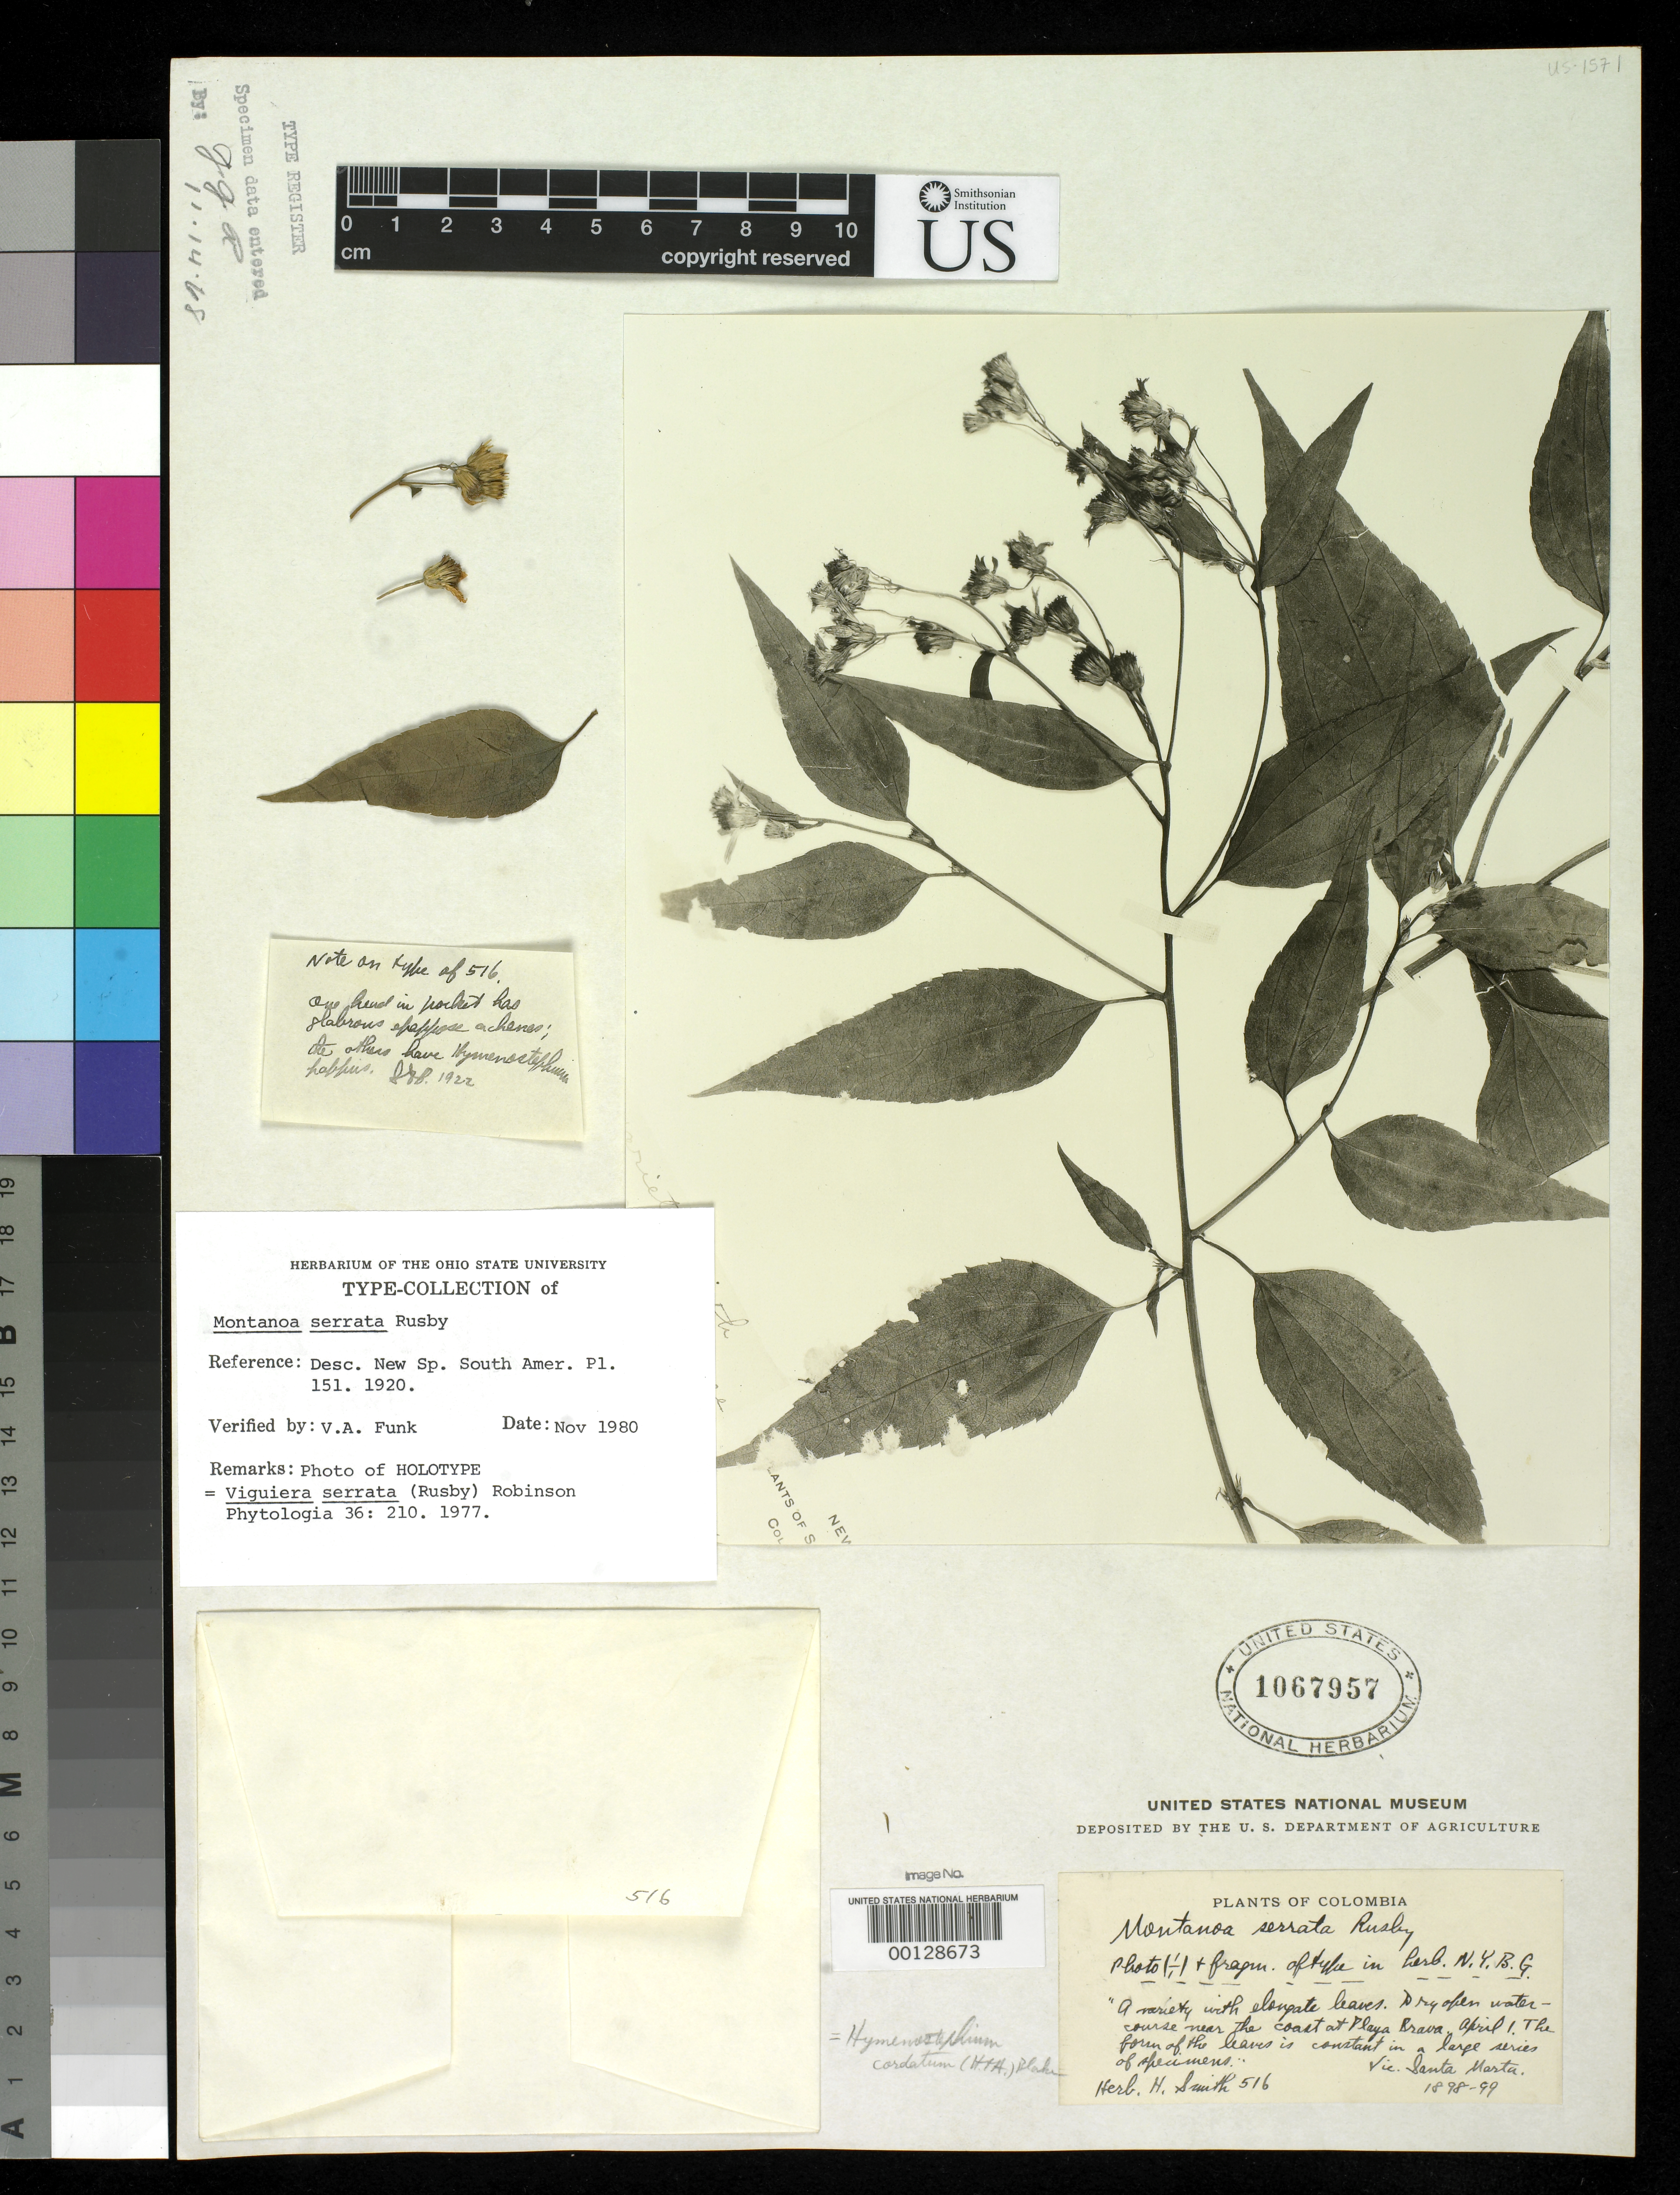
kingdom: Plantae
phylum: Tracheophyta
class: Magnoliopsida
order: Asterales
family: Asteraceae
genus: Montanoa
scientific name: Montanoa serrata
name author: Rusby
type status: Isotype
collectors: Herbert H. Smith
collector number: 516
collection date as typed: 01 Apr 1899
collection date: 1899-04-01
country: Colombia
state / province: Magdalena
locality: Near coast at Playa Brava. Santa Marta.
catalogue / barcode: US 1067957